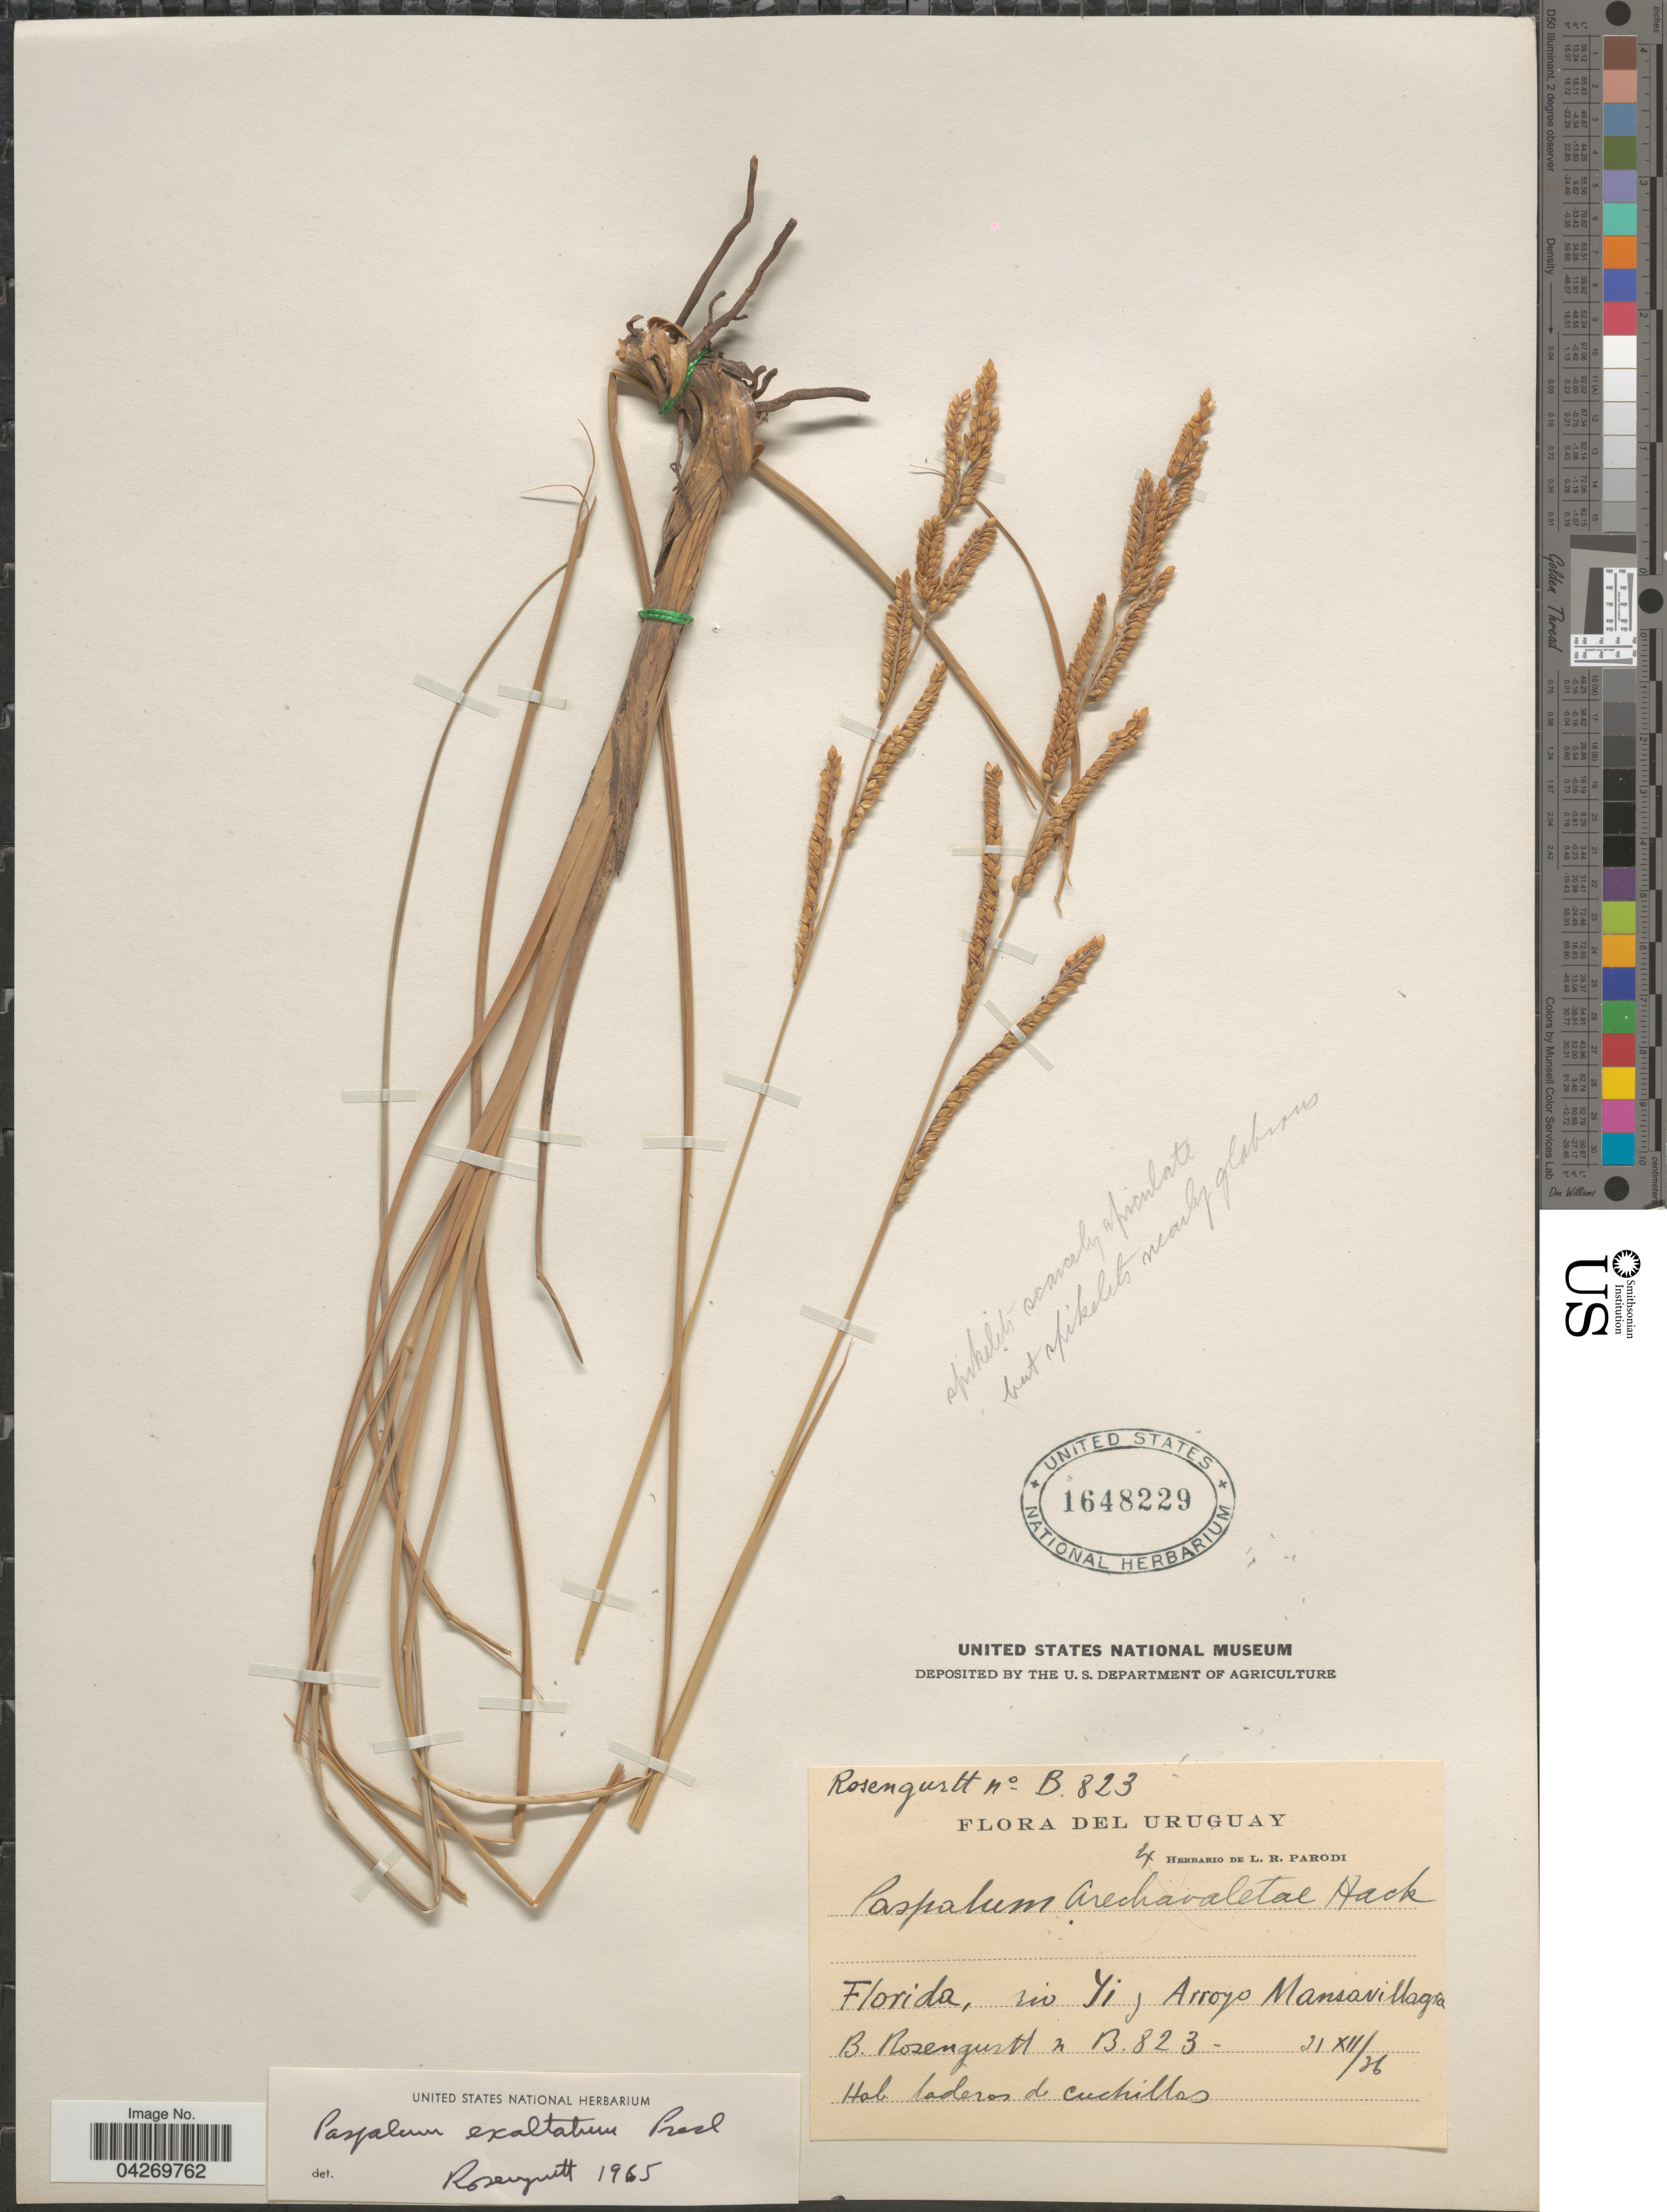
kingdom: Plantae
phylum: Tracheophyta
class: Liliopsida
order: Poales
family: Poaceae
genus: Paspalum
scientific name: Paspalum exaltatum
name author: J. Presl in C. Presl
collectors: B. Rosengurtt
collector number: B823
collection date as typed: Transcribed d/m/y: 31/12/36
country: Uruguay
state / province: Florida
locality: Río Yi y Arroyo Mansavillagra.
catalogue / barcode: US 1648229